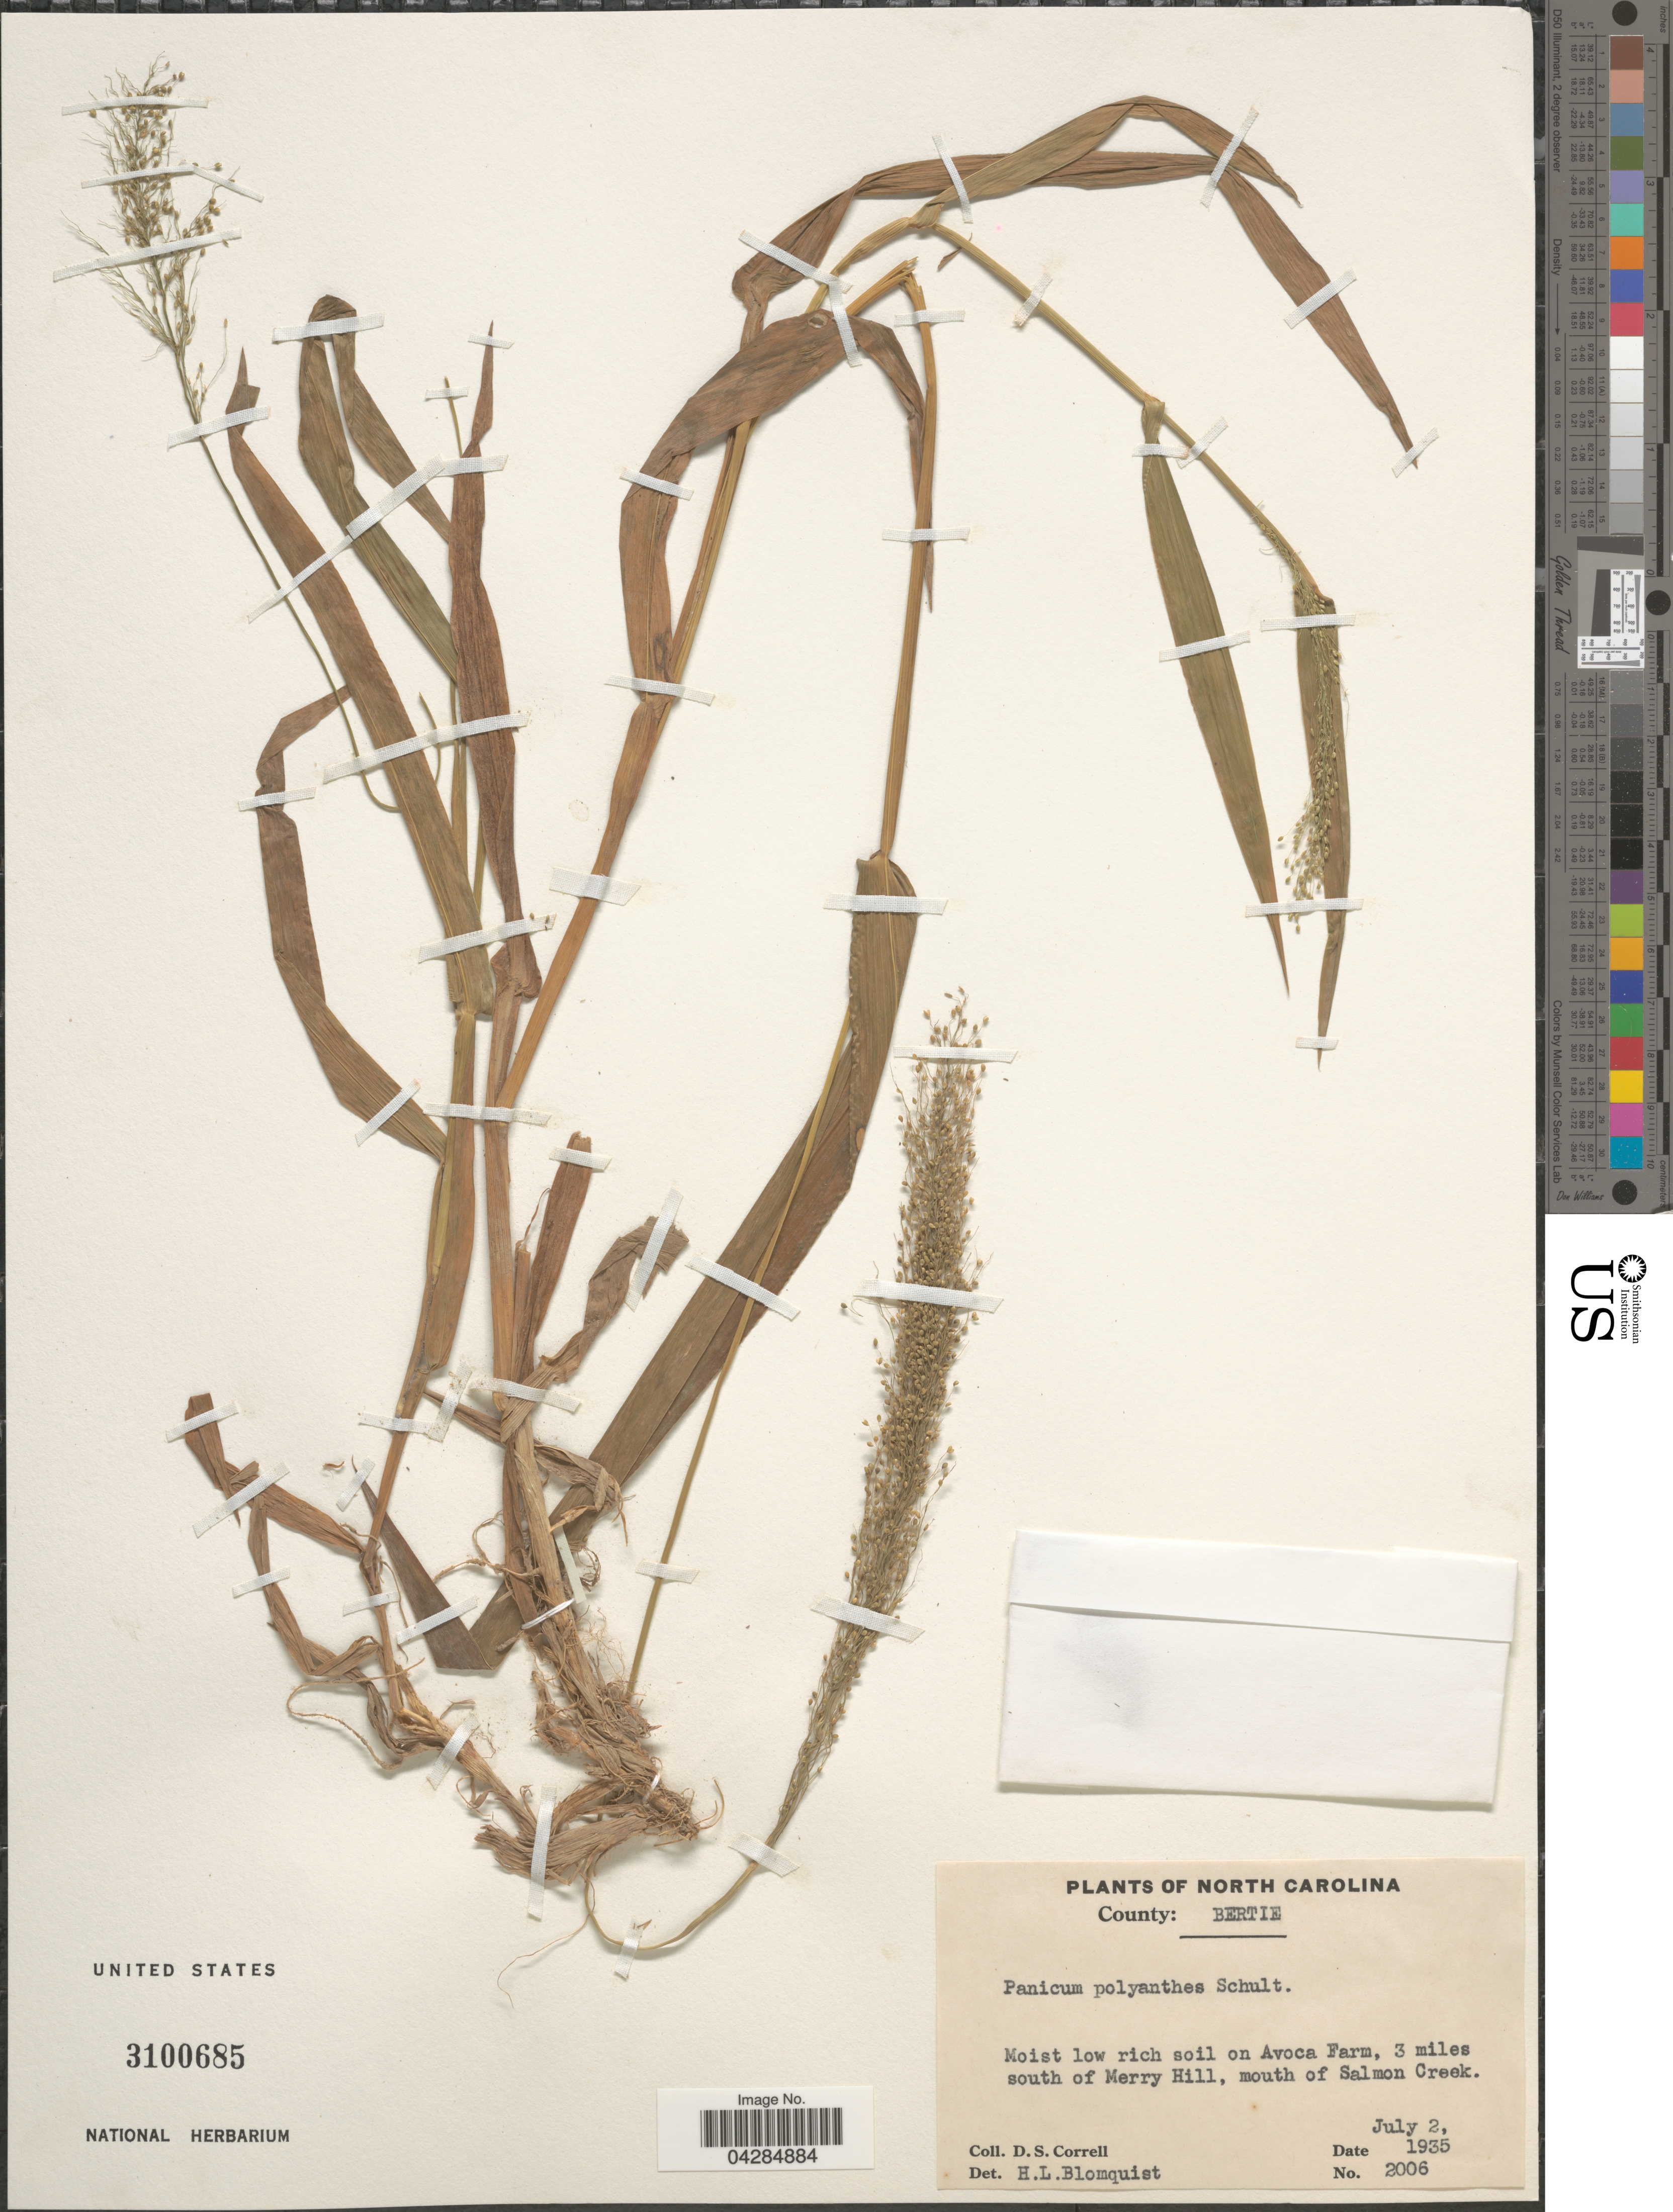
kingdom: Plantae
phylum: Tracheophyta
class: Liliopsida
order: Poales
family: Poaceae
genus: Dichanthelium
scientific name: Dichanthelium polyanthes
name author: (Schult.) Mohlenbr.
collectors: D. S. Correll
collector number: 2006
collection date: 1935-07-02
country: United States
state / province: North Carolina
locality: County: Bertie. On Avoca Farm, 3 miles south of Merry Hill, mouth of Salmon Creek.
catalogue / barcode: US 3100685